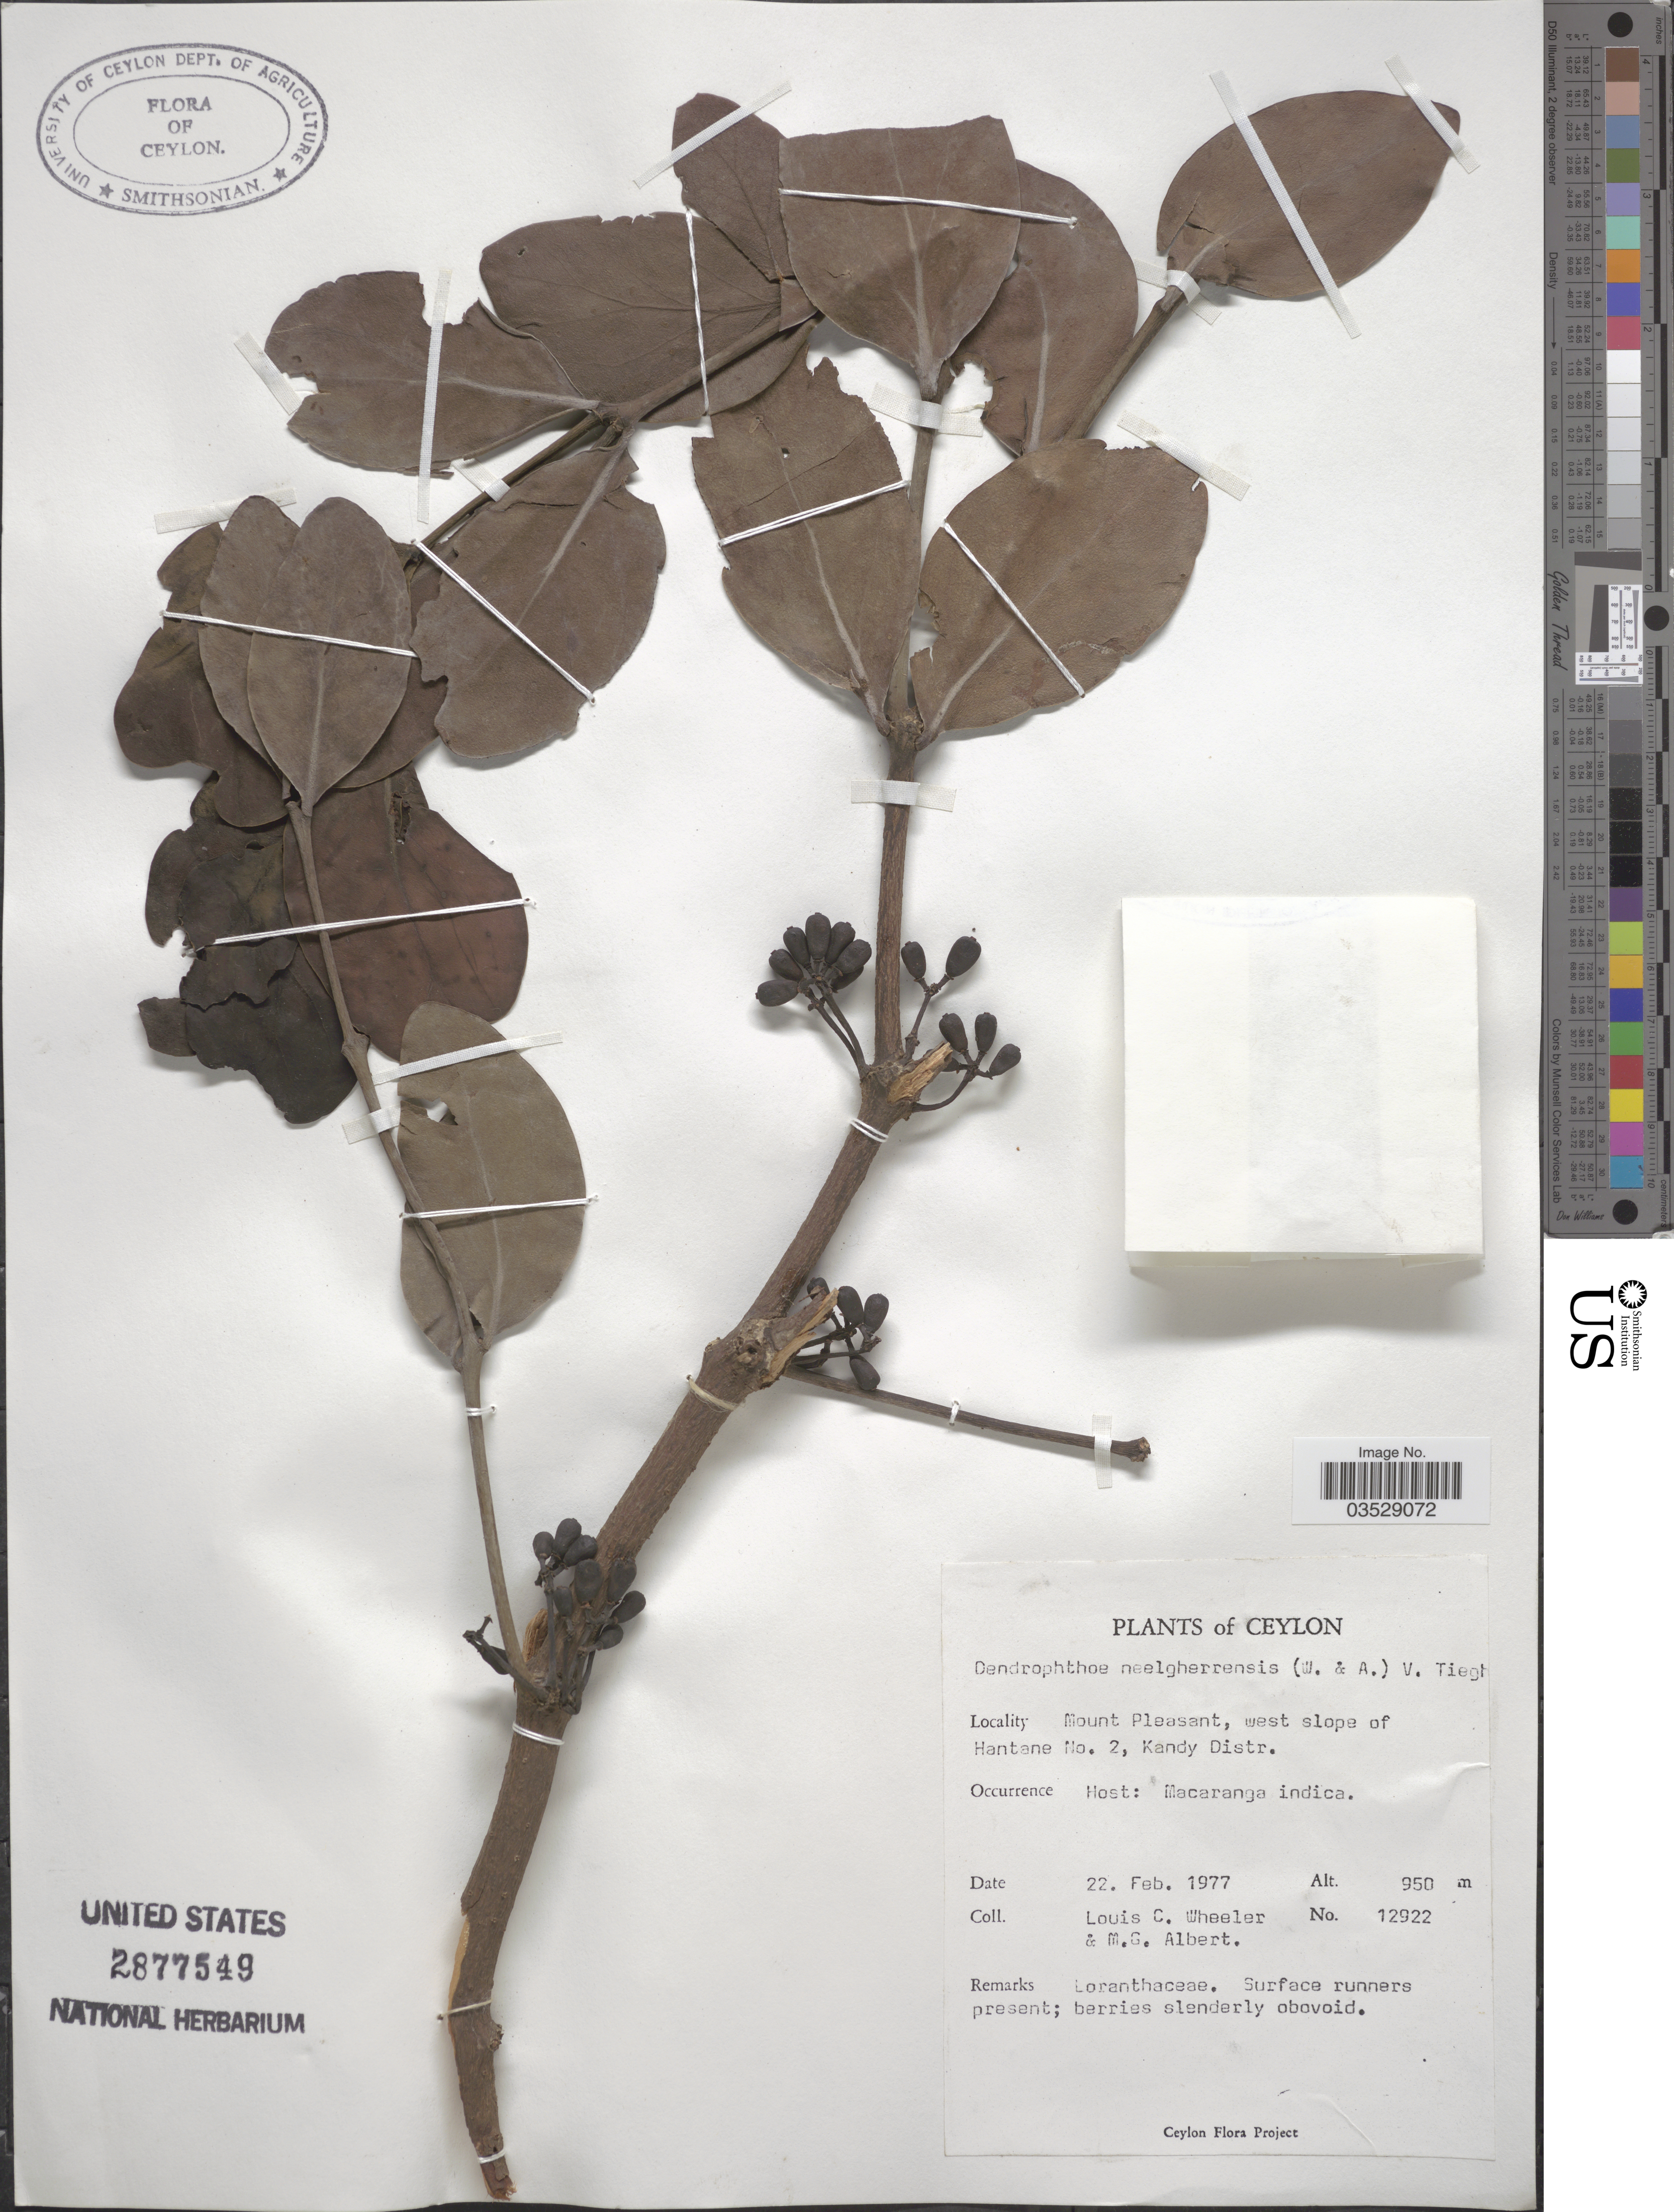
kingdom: Plantae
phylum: Tracheophyta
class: Magnoliopsida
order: Santalales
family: Loranthaceae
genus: Dendrophthoe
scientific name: Dendrophthoe trigona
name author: (Wight & Arn.) Danser ex Santapau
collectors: L. C. Wheeler & M. G. Albert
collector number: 12922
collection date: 1977-02-22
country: Sri Lanka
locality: Ceylon. Mount Pleasant, west slope of Hantane No. 2, Kandy Distr.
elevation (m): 950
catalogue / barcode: US 2877549